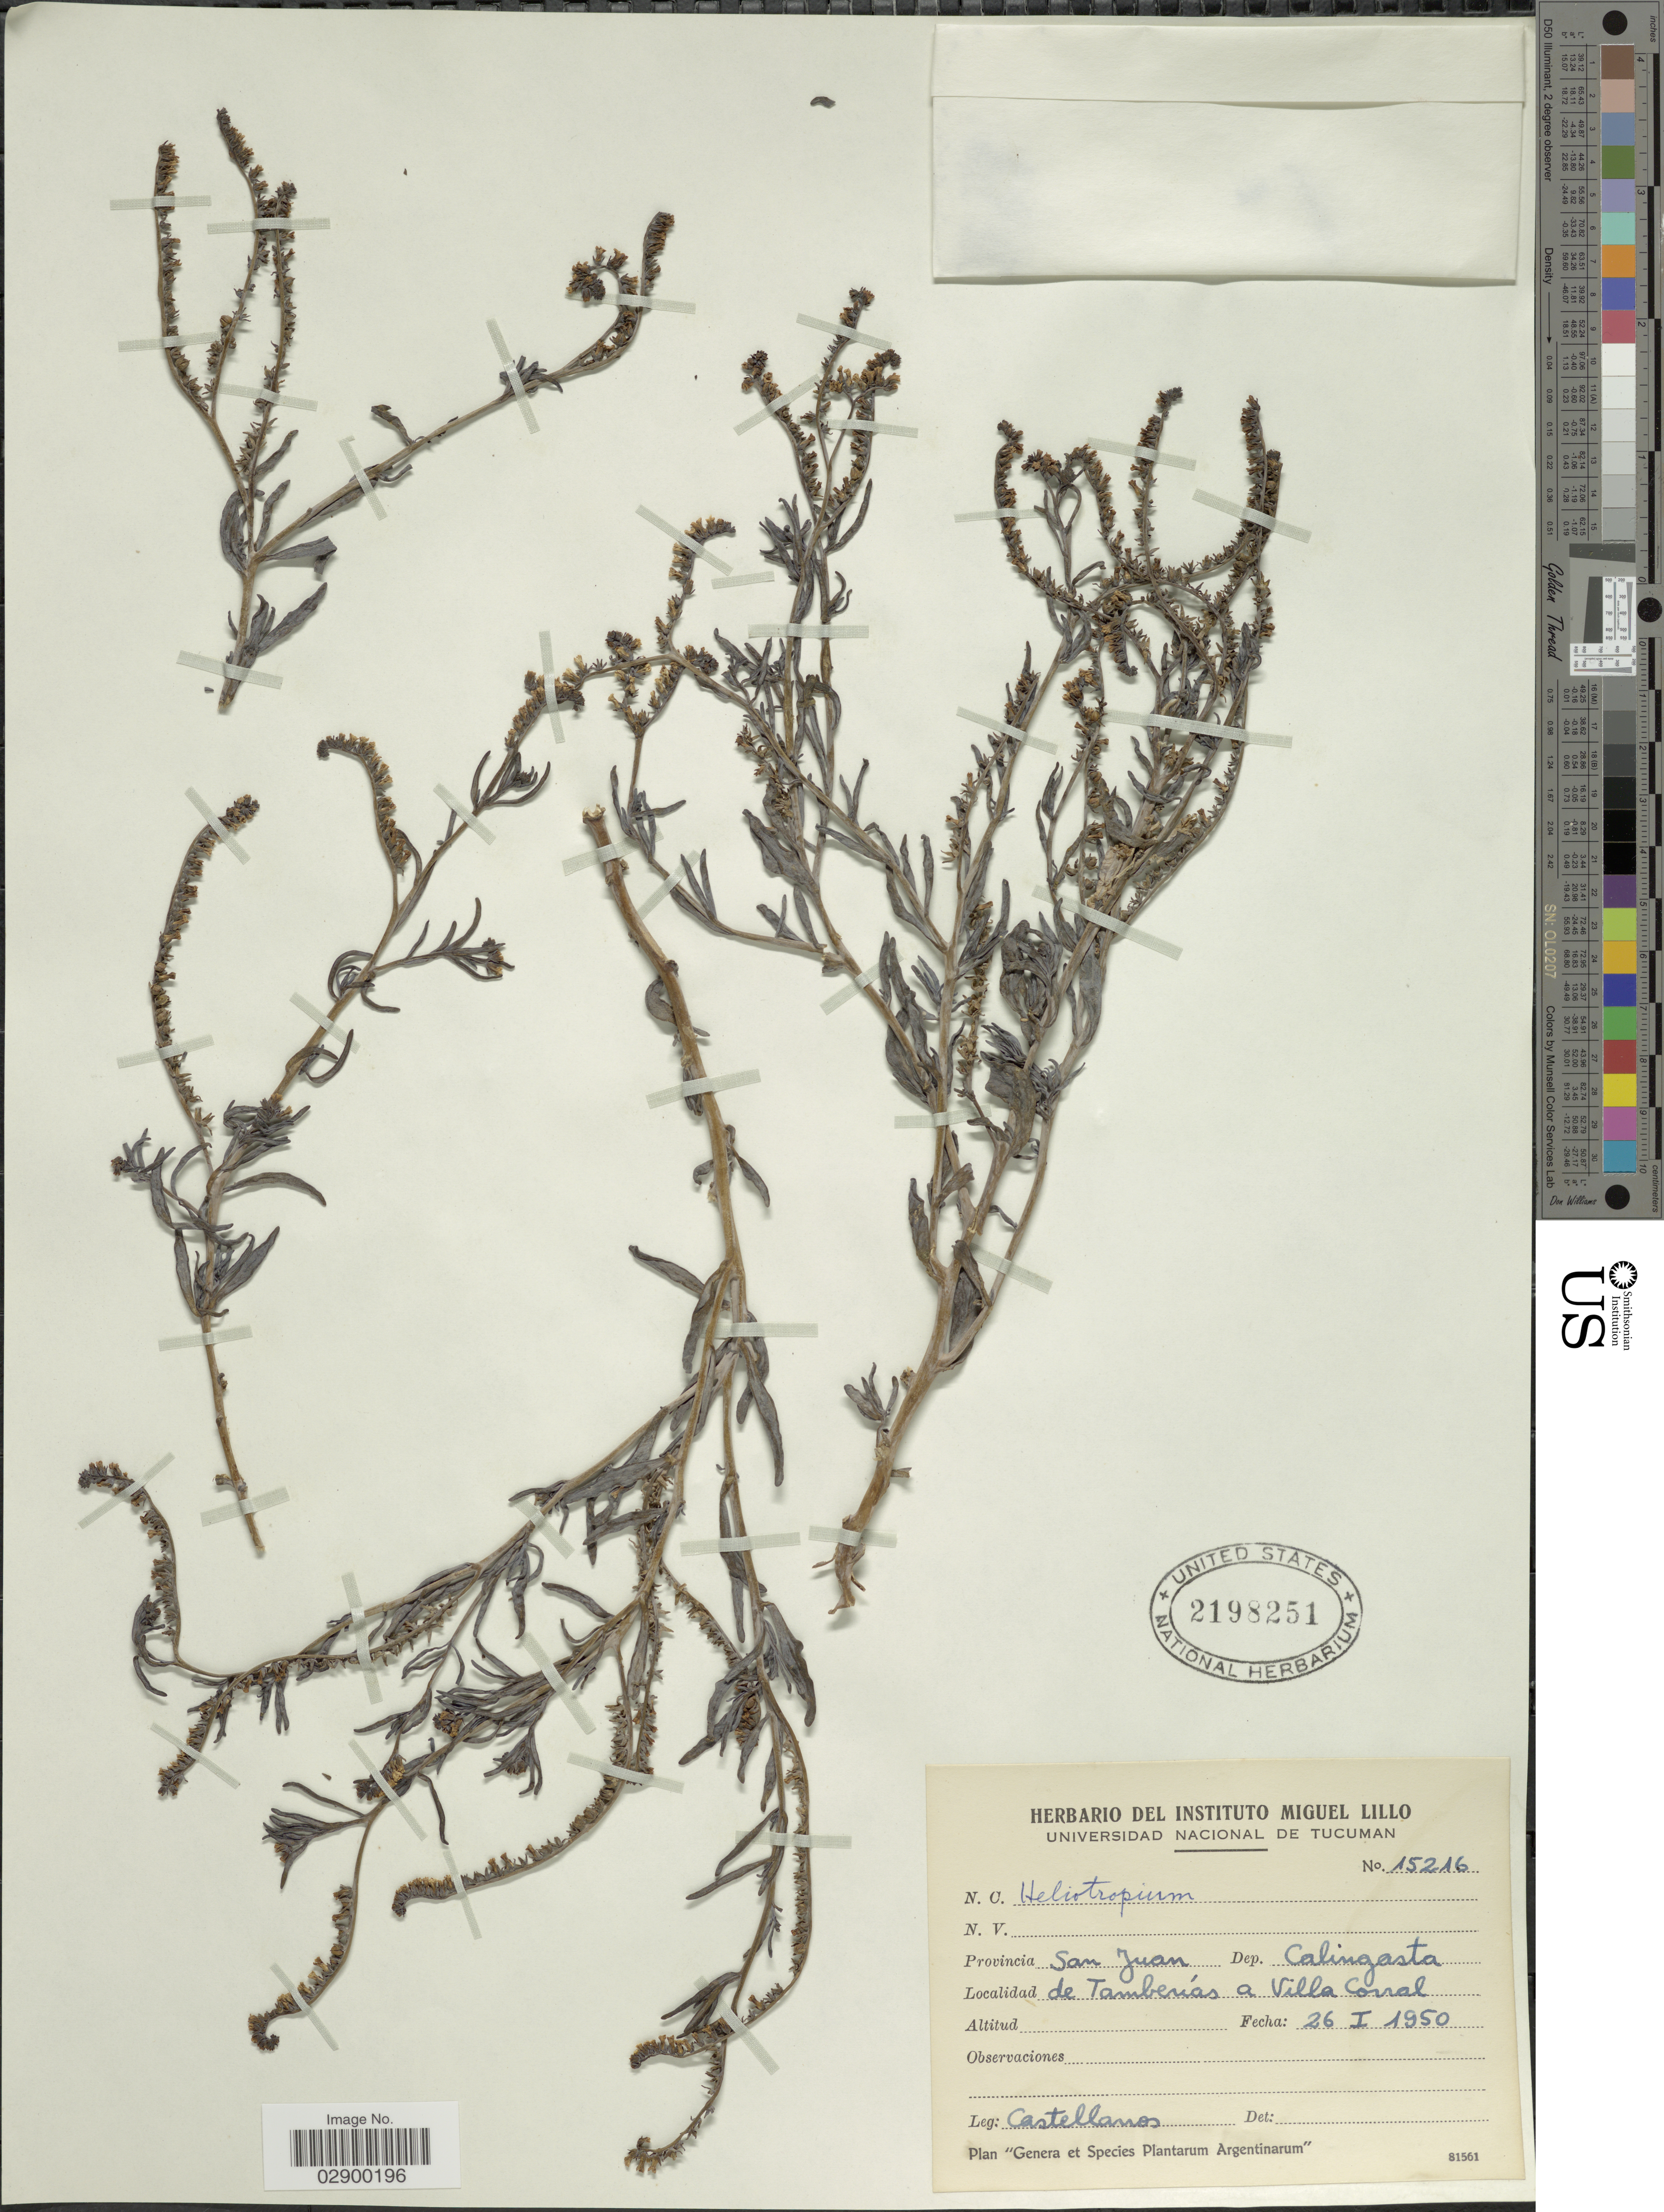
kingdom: Plantae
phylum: Tracheophyta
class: Magnoliopsida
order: Boraginales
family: Heliotropiaceae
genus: Heliotropium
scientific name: Heliotropium curassavicum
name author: L.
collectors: -- Castellanos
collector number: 15216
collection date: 1950-01-26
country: Argentina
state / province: San Juan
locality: Provincia San Juan, Dep. Calingasta, de Tamberías a Villa Corral.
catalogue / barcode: US 2198251